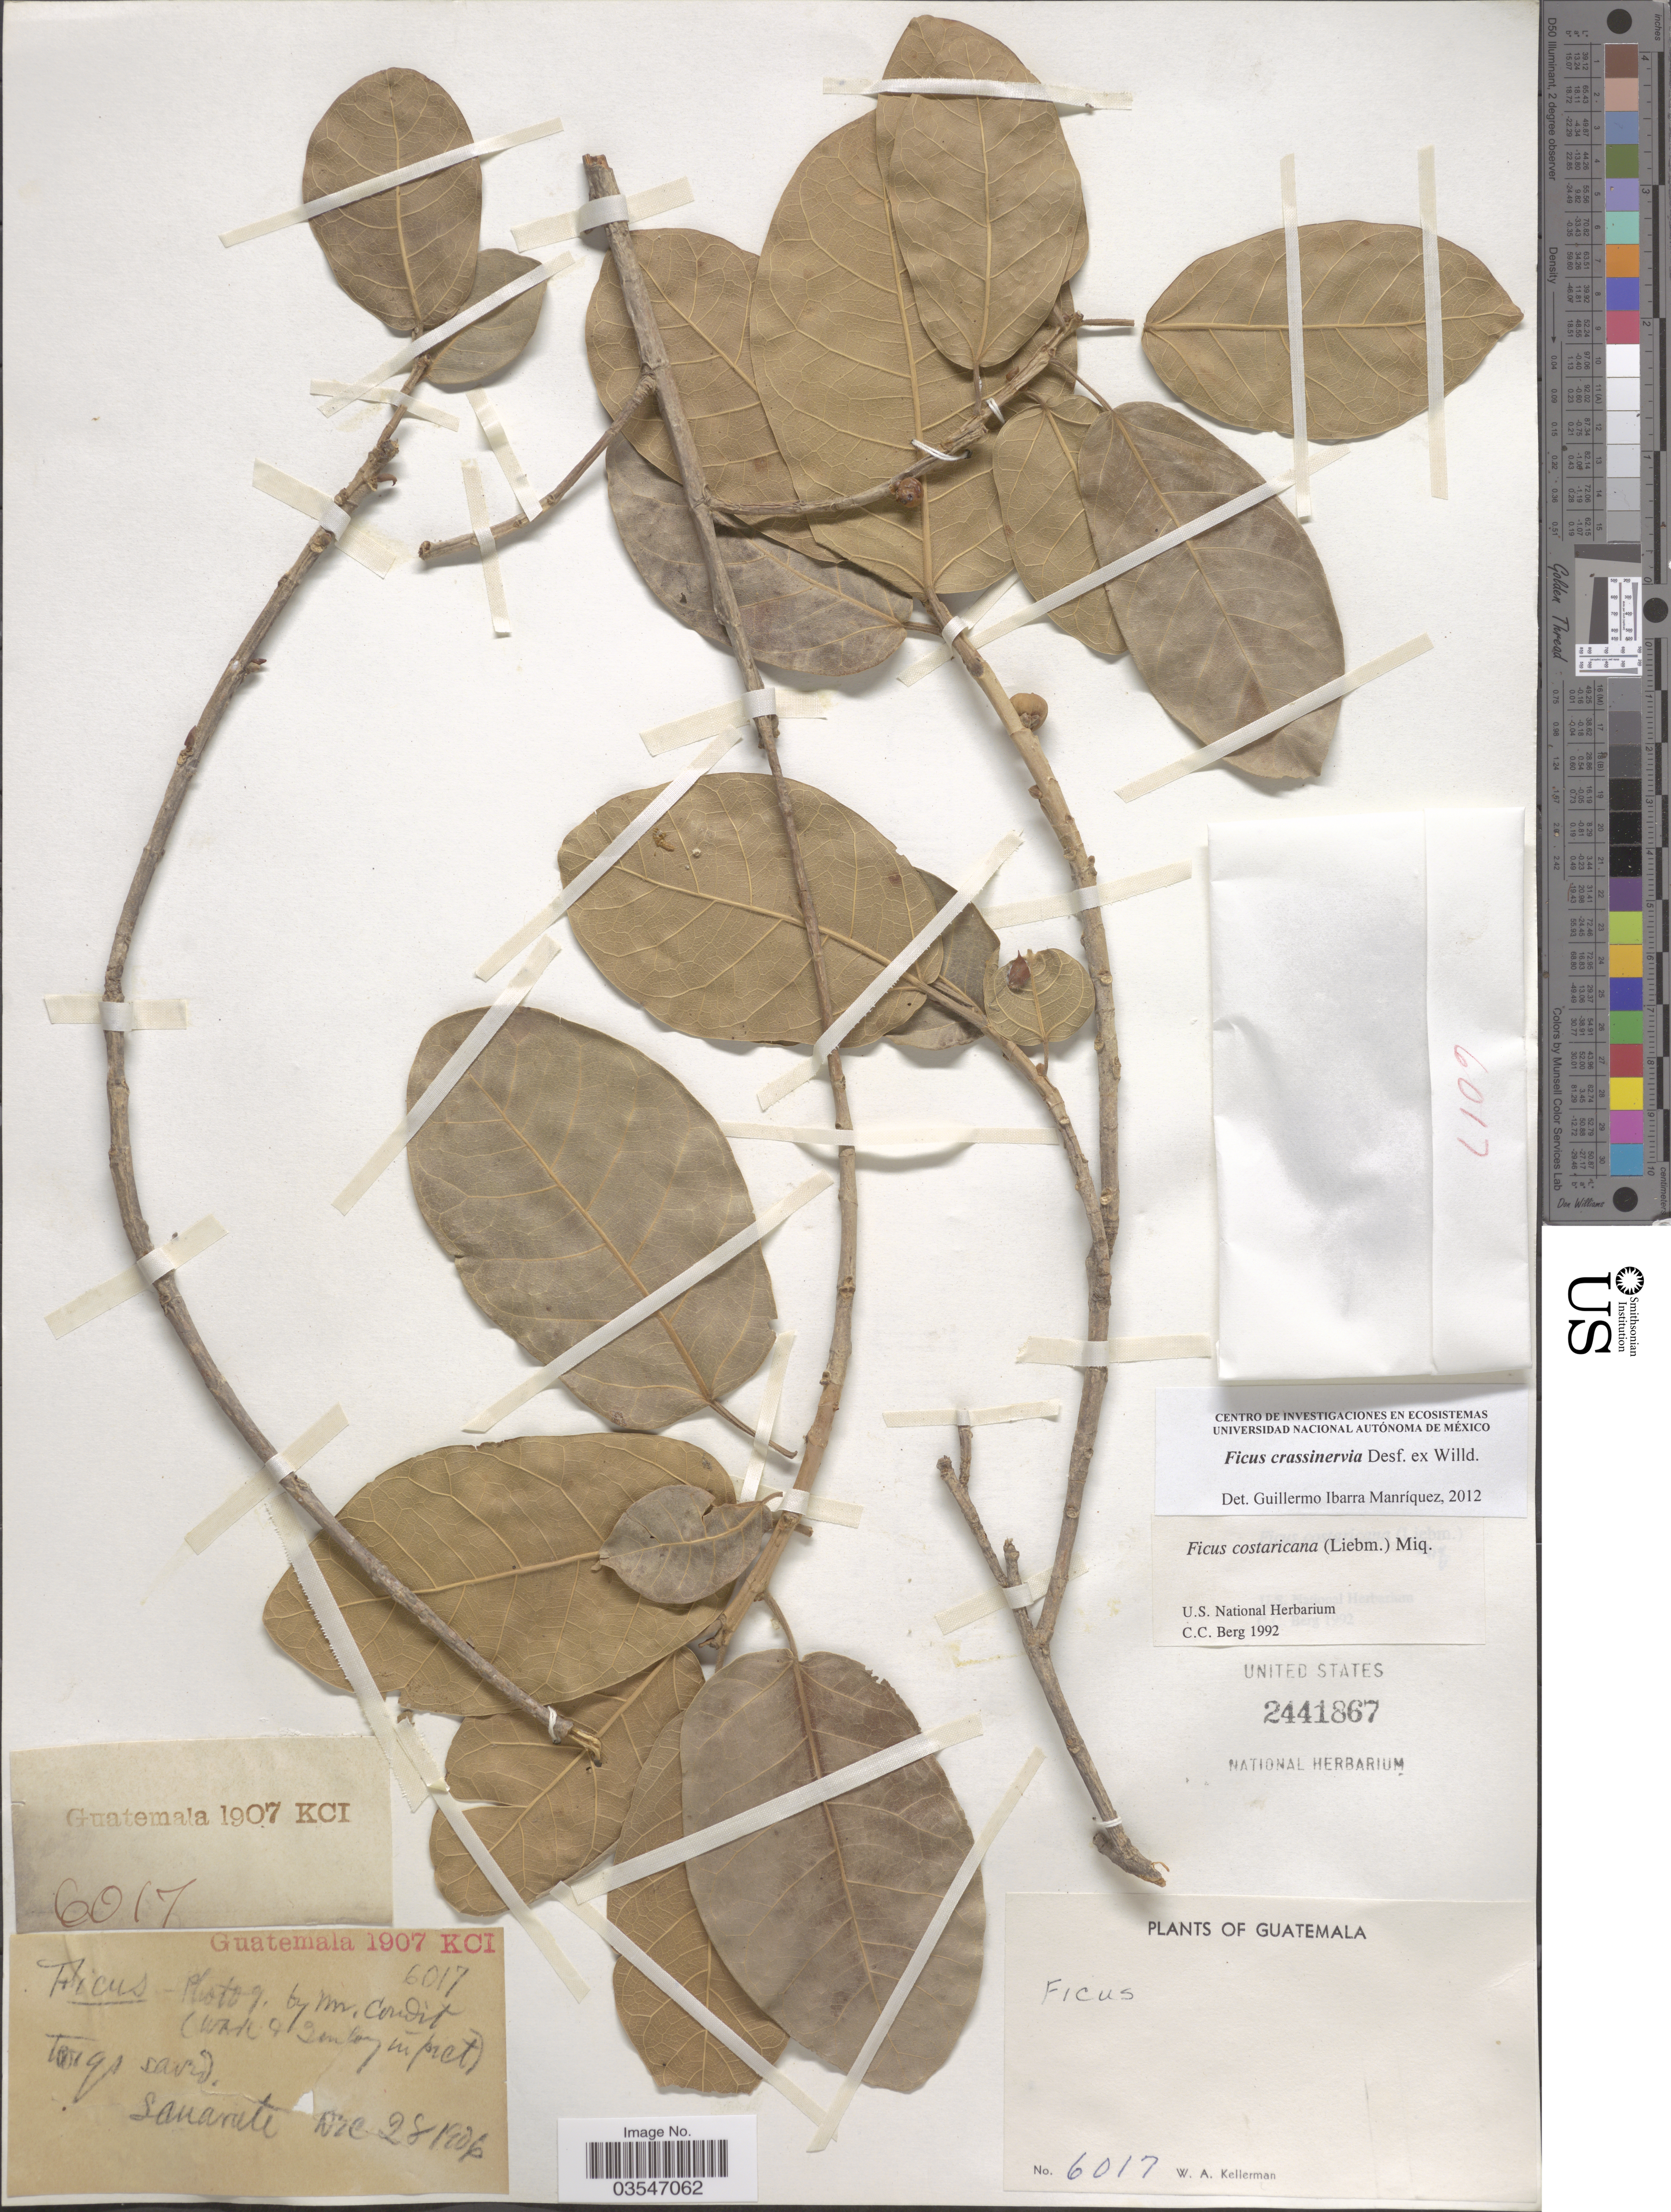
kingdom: Plantae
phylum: Tracheophyta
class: Magnoliopsida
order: Rosales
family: Moraceae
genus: Ficus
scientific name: Ficus crassinervia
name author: Desf. ex Willd.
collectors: W. Kellerman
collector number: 6017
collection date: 1906-12-28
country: Guatemala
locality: Sanarate.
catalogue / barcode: US 2441867